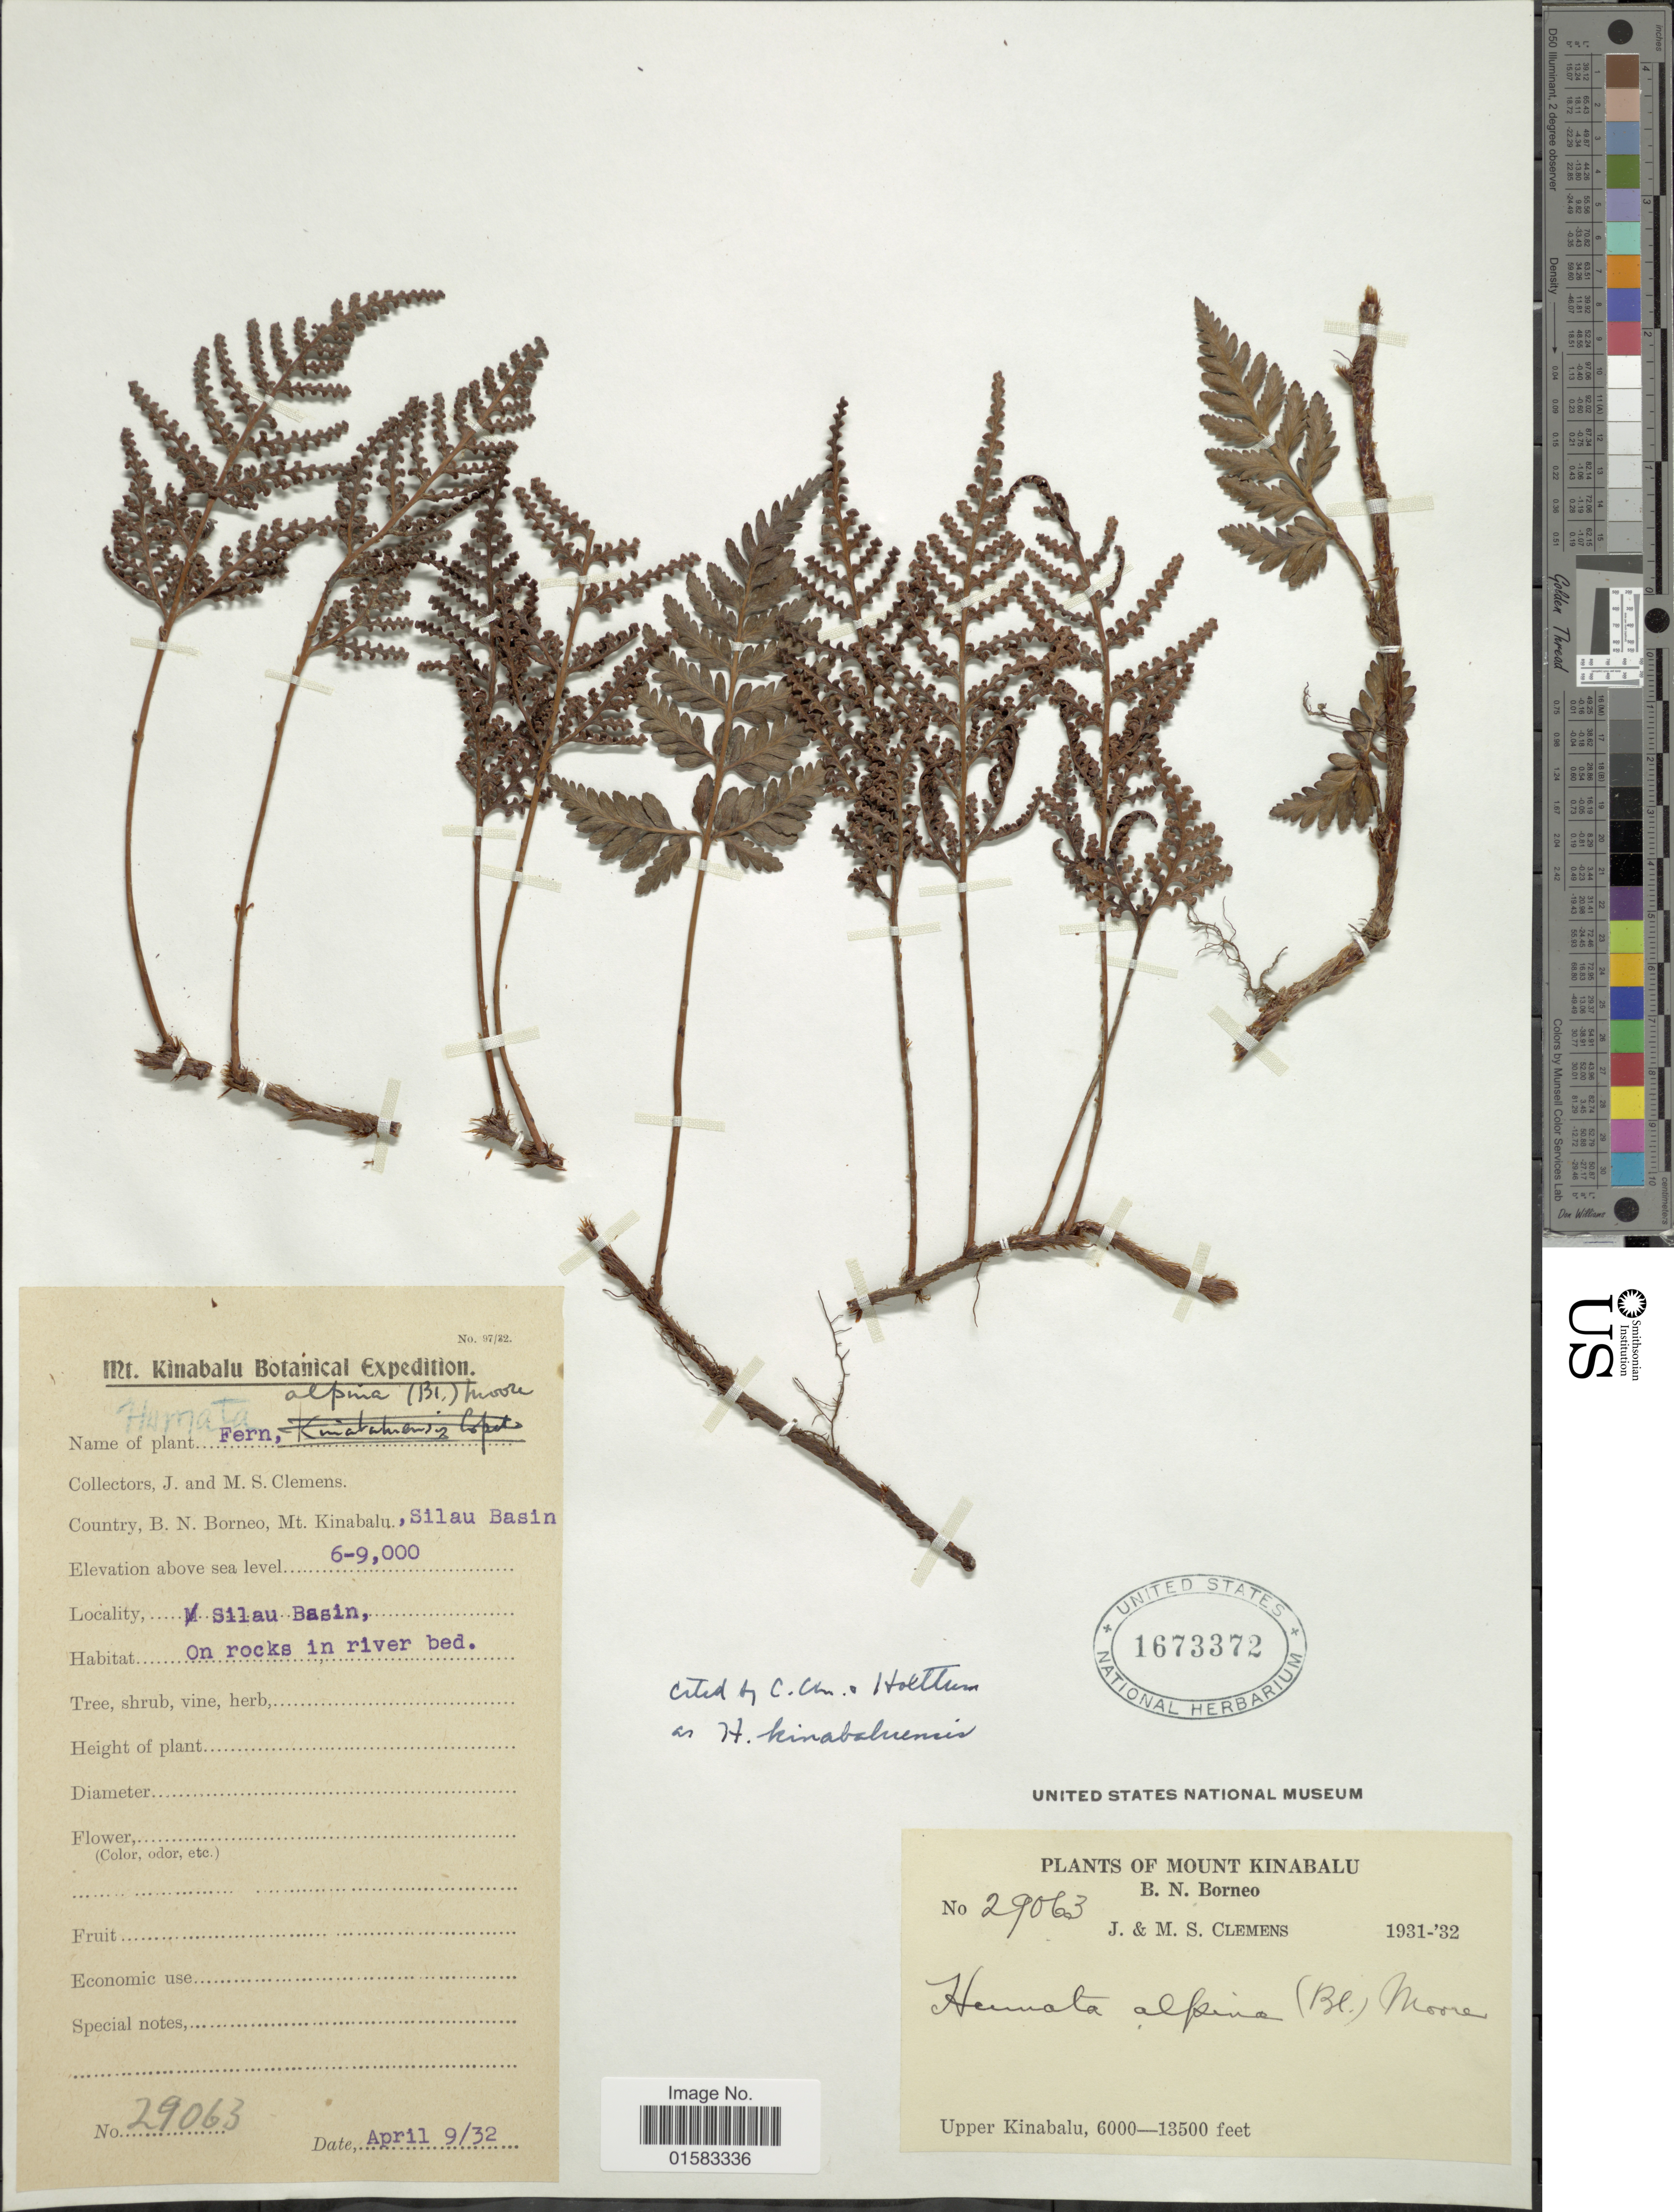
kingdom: Plantae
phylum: Tracheophyta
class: Polypodiopsida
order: Polypodiales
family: Davalliaceae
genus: Davallia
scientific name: Davallia repens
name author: (L. f.) Kuhn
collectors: J. Clemens & M. S. Clemens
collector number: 29063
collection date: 1932-04-09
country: Malaysia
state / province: Sabah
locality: Mount Kinabalu, B.N. Borneo, Silau Basin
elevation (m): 1829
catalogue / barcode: US 1673372